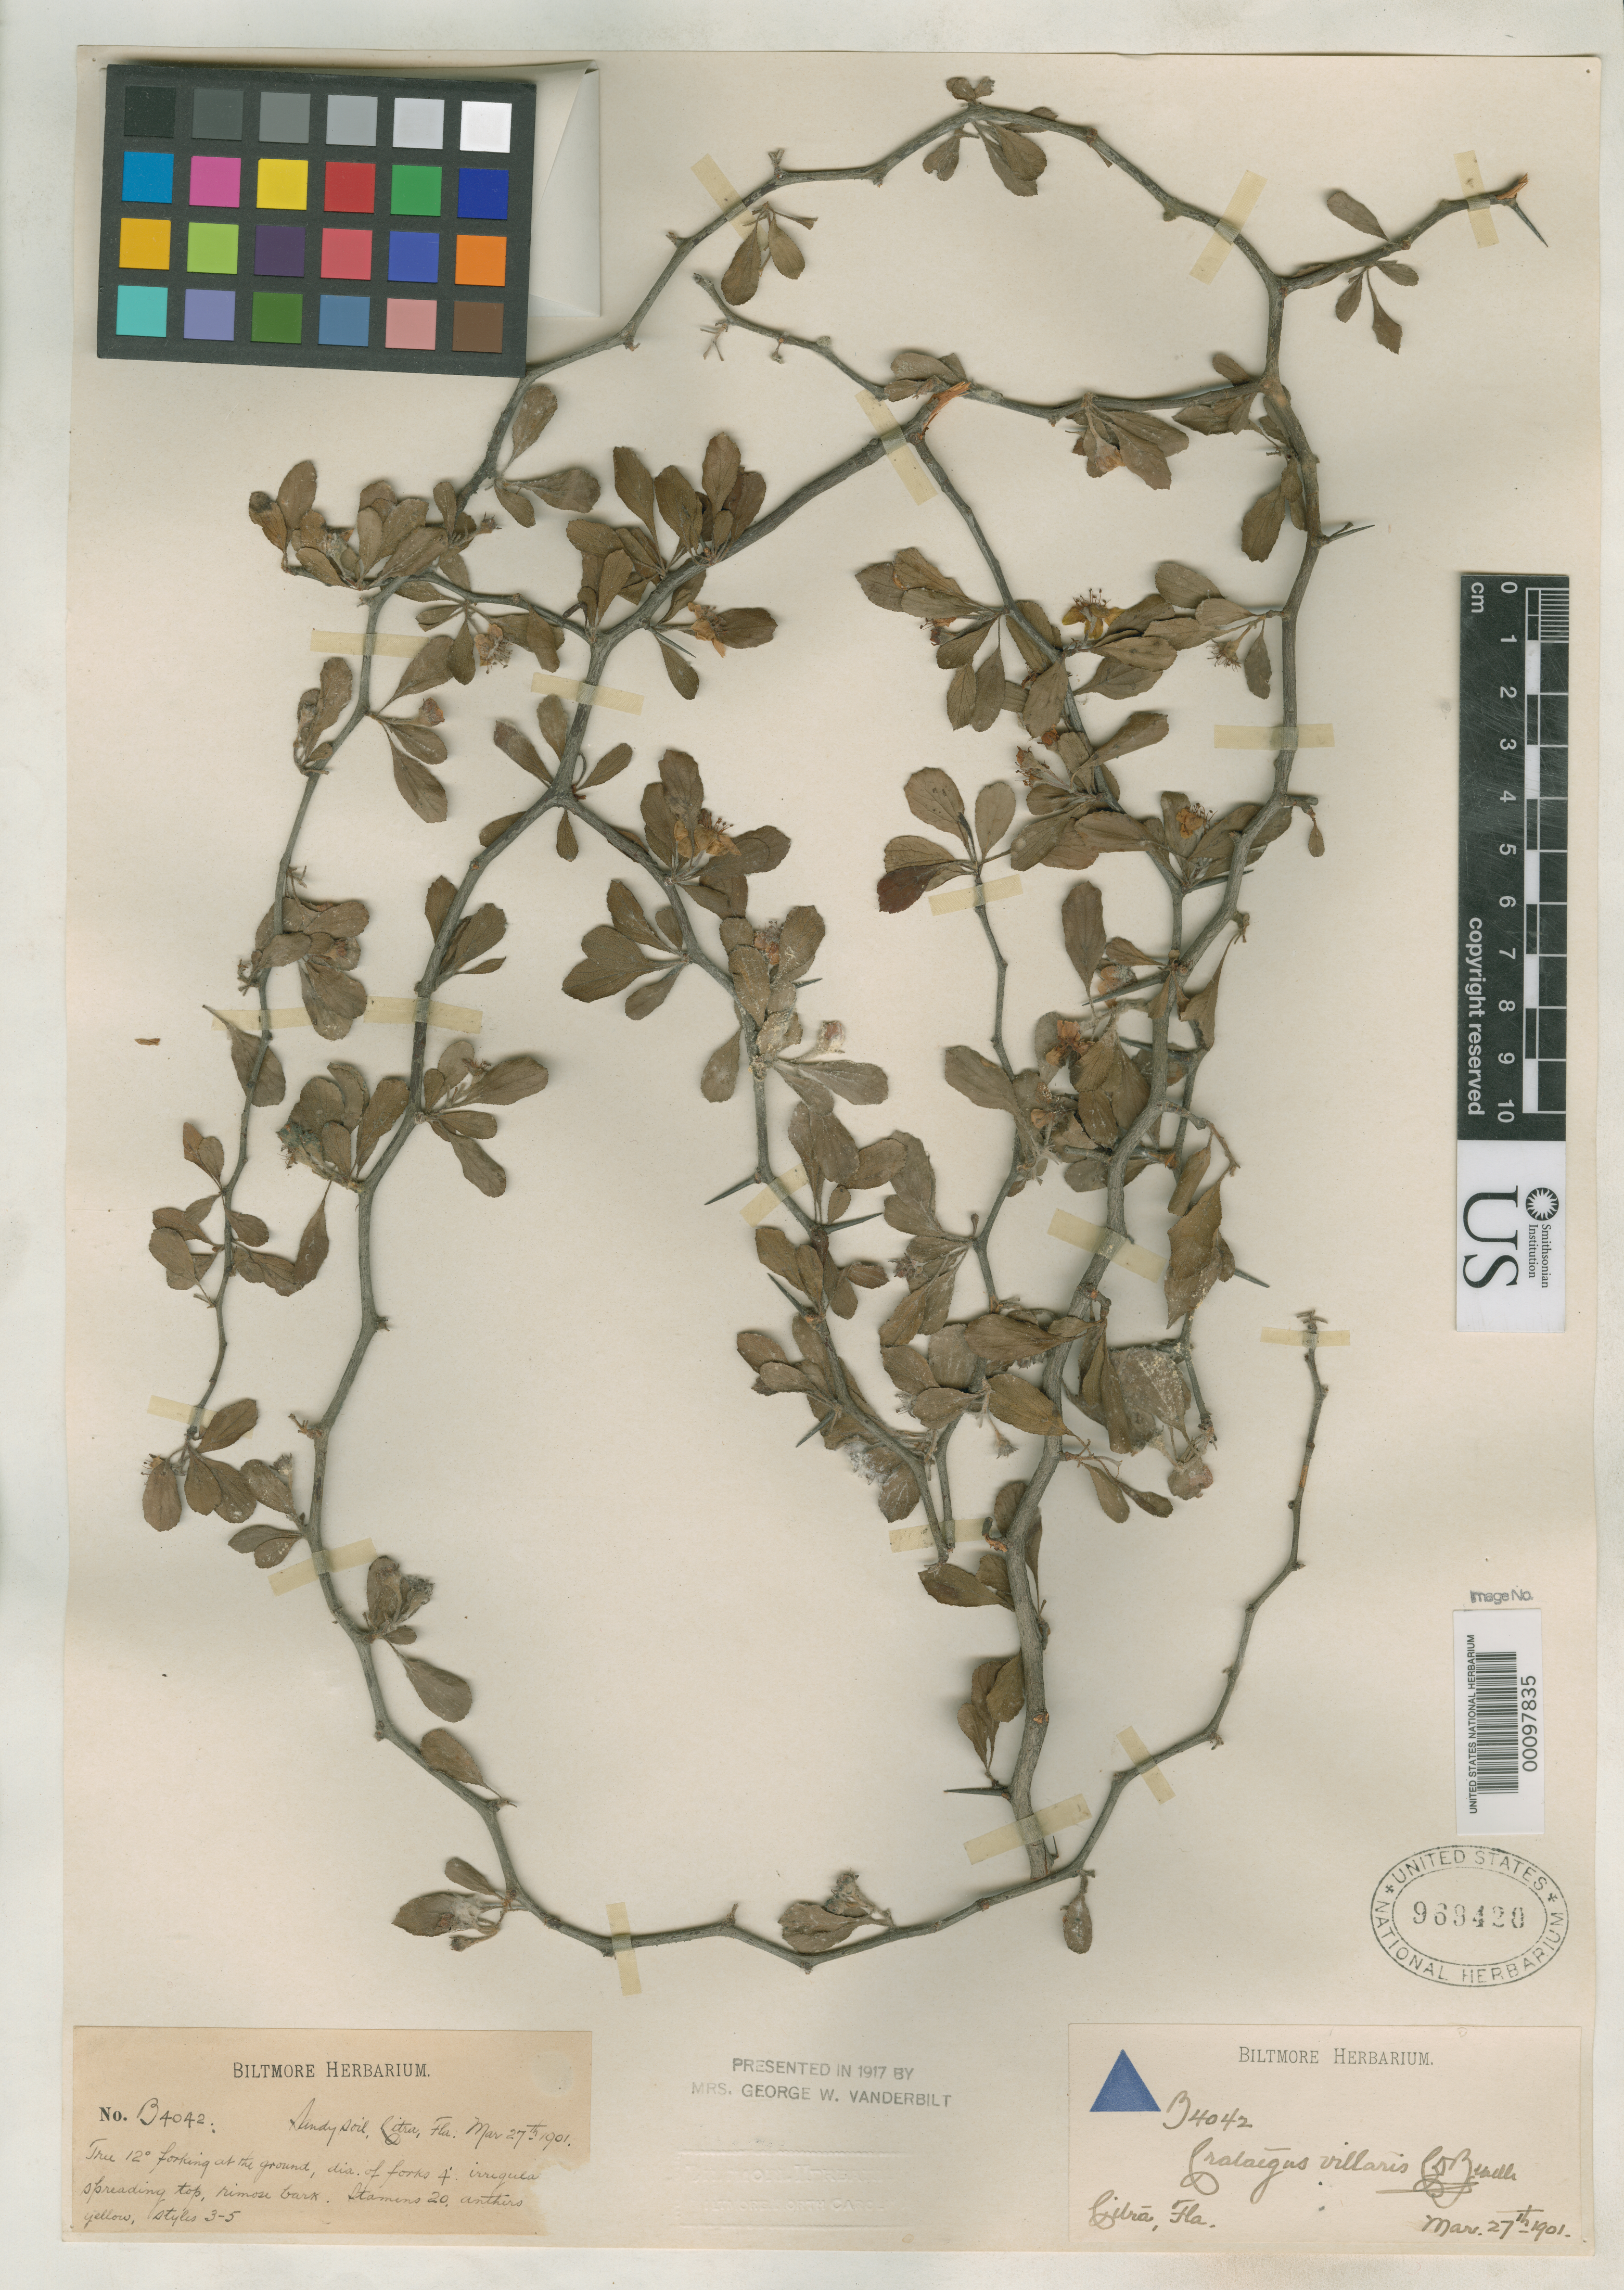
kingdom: Plantae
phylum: Tracheophyta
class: Magnoliopsida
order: Rosales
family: Rosaceae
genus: Crataegus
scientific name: Crataegus villaris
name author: Beadle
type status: Syntype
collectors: ex herb. Biltmore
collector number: B 4042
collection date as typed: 27 Mar 1901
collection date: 1901-03-27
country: United States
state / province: Florida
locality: Citra.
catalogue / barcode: US 969420